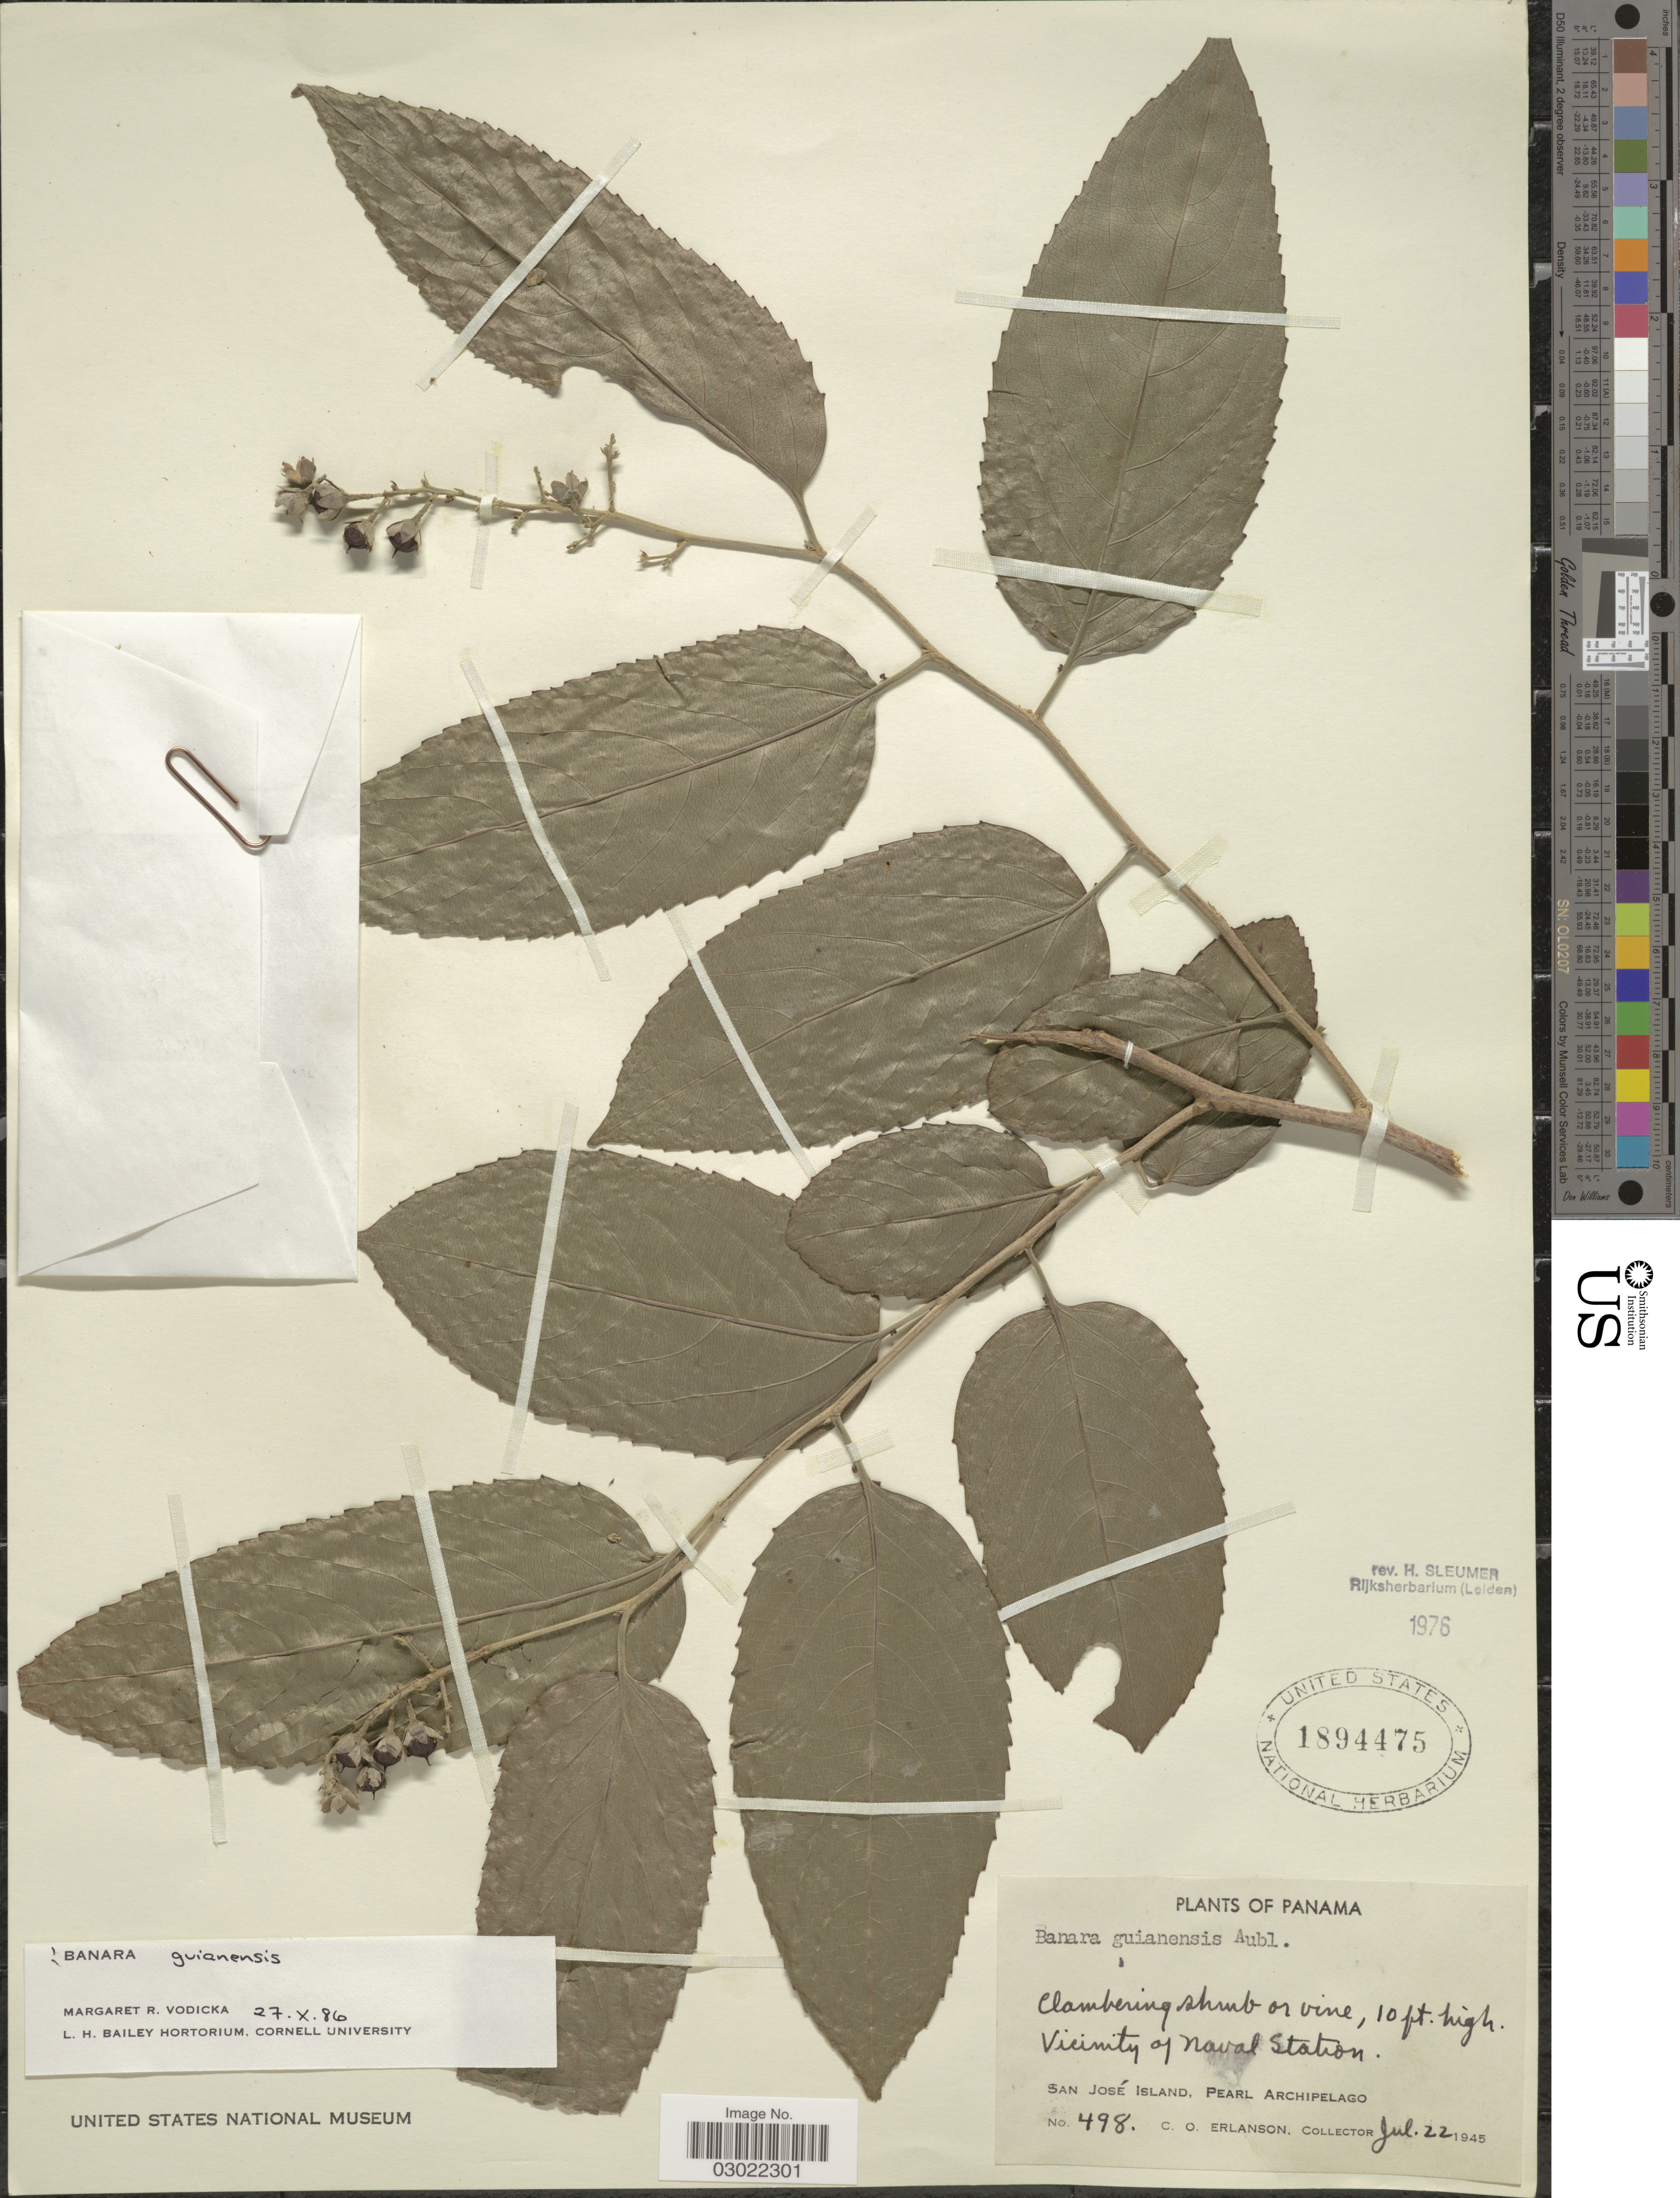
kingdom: Plantae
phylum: Tracheophyta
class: Magnoliopsida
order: Malpighiales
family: Salicaceae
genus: Banara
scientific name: Banara guianensis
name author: Aubl.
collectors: C. O. Erlanson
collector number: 498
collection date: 1945-07-22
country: Panama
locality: Vicinity of Naval Station. San José Island. Pearl Archipelago.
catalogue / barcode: US 1894475